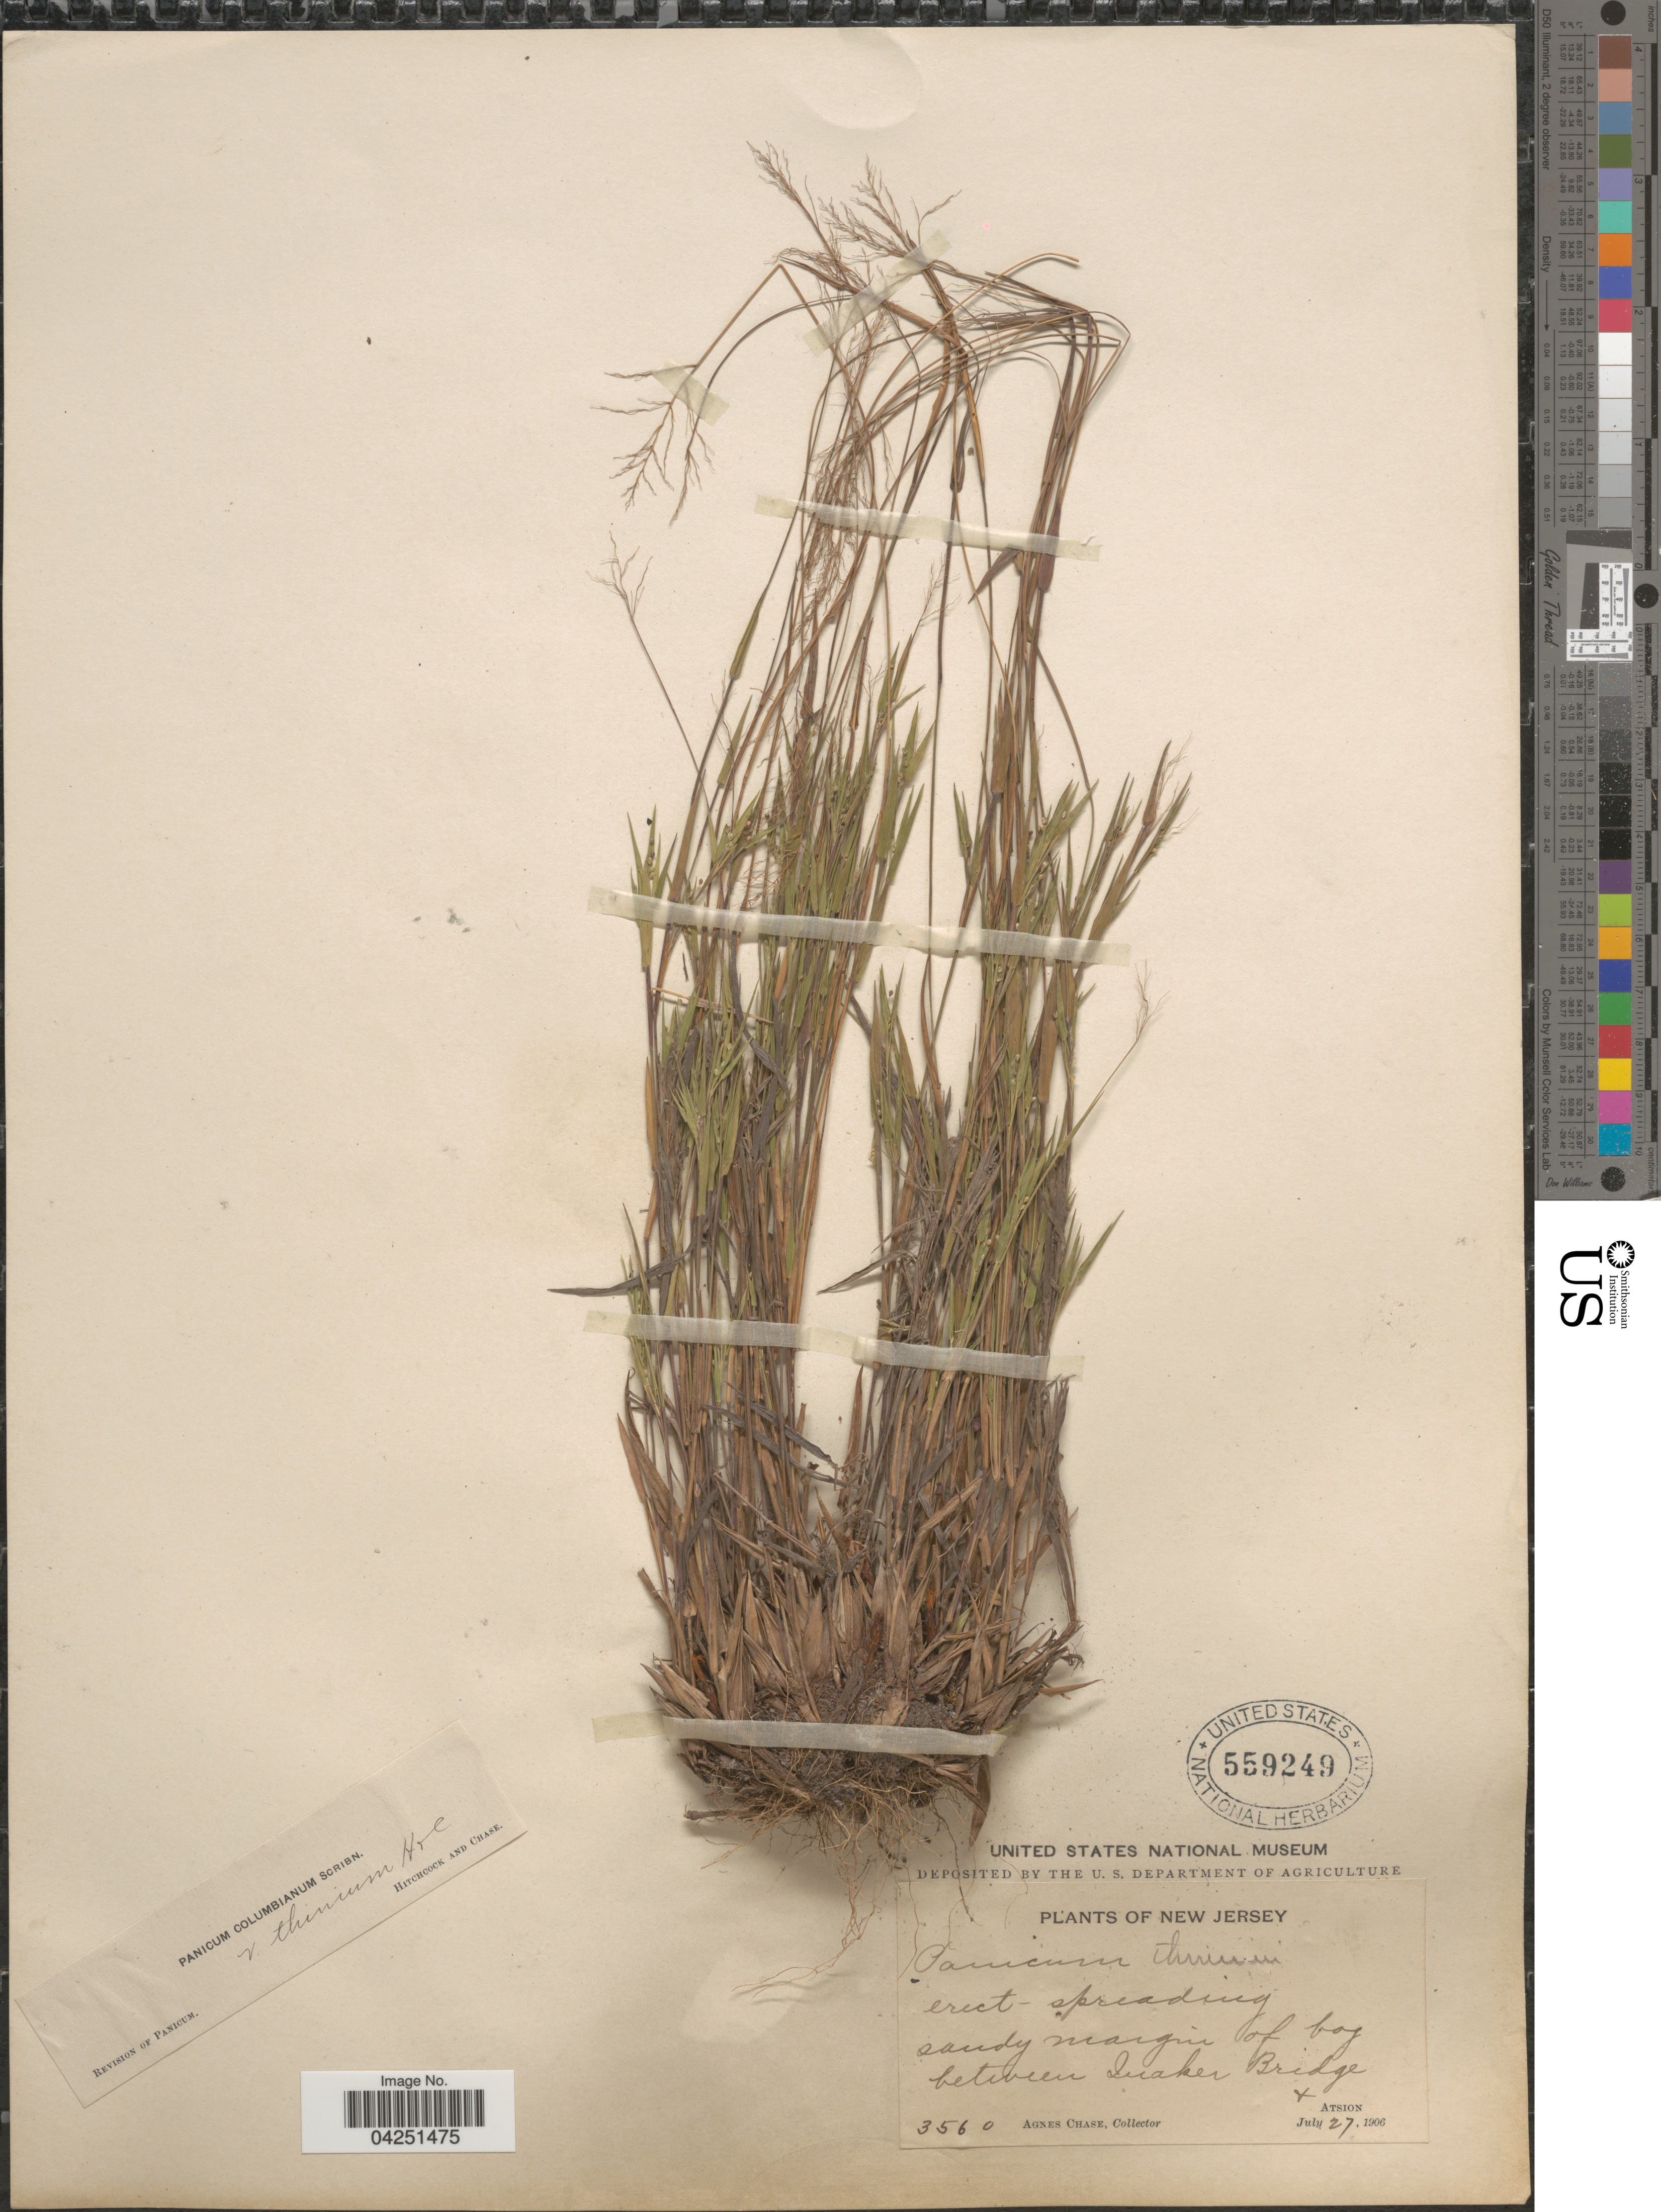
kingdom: Plantae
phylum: Tracheophyta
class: Liliopsida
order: Poales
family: Poaceae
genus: Dichanthelium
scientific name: Dichanthelium acuminatum var. acuminatum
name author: (Sw.) Gould & C.A. Clark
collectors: A. Chase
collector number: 3560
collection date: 1906-07-27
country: United States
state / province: New Jersey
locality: Erect-spreading. Sandy margin of bog between Quaker Bridge & Atsion.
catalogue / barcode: US 559249